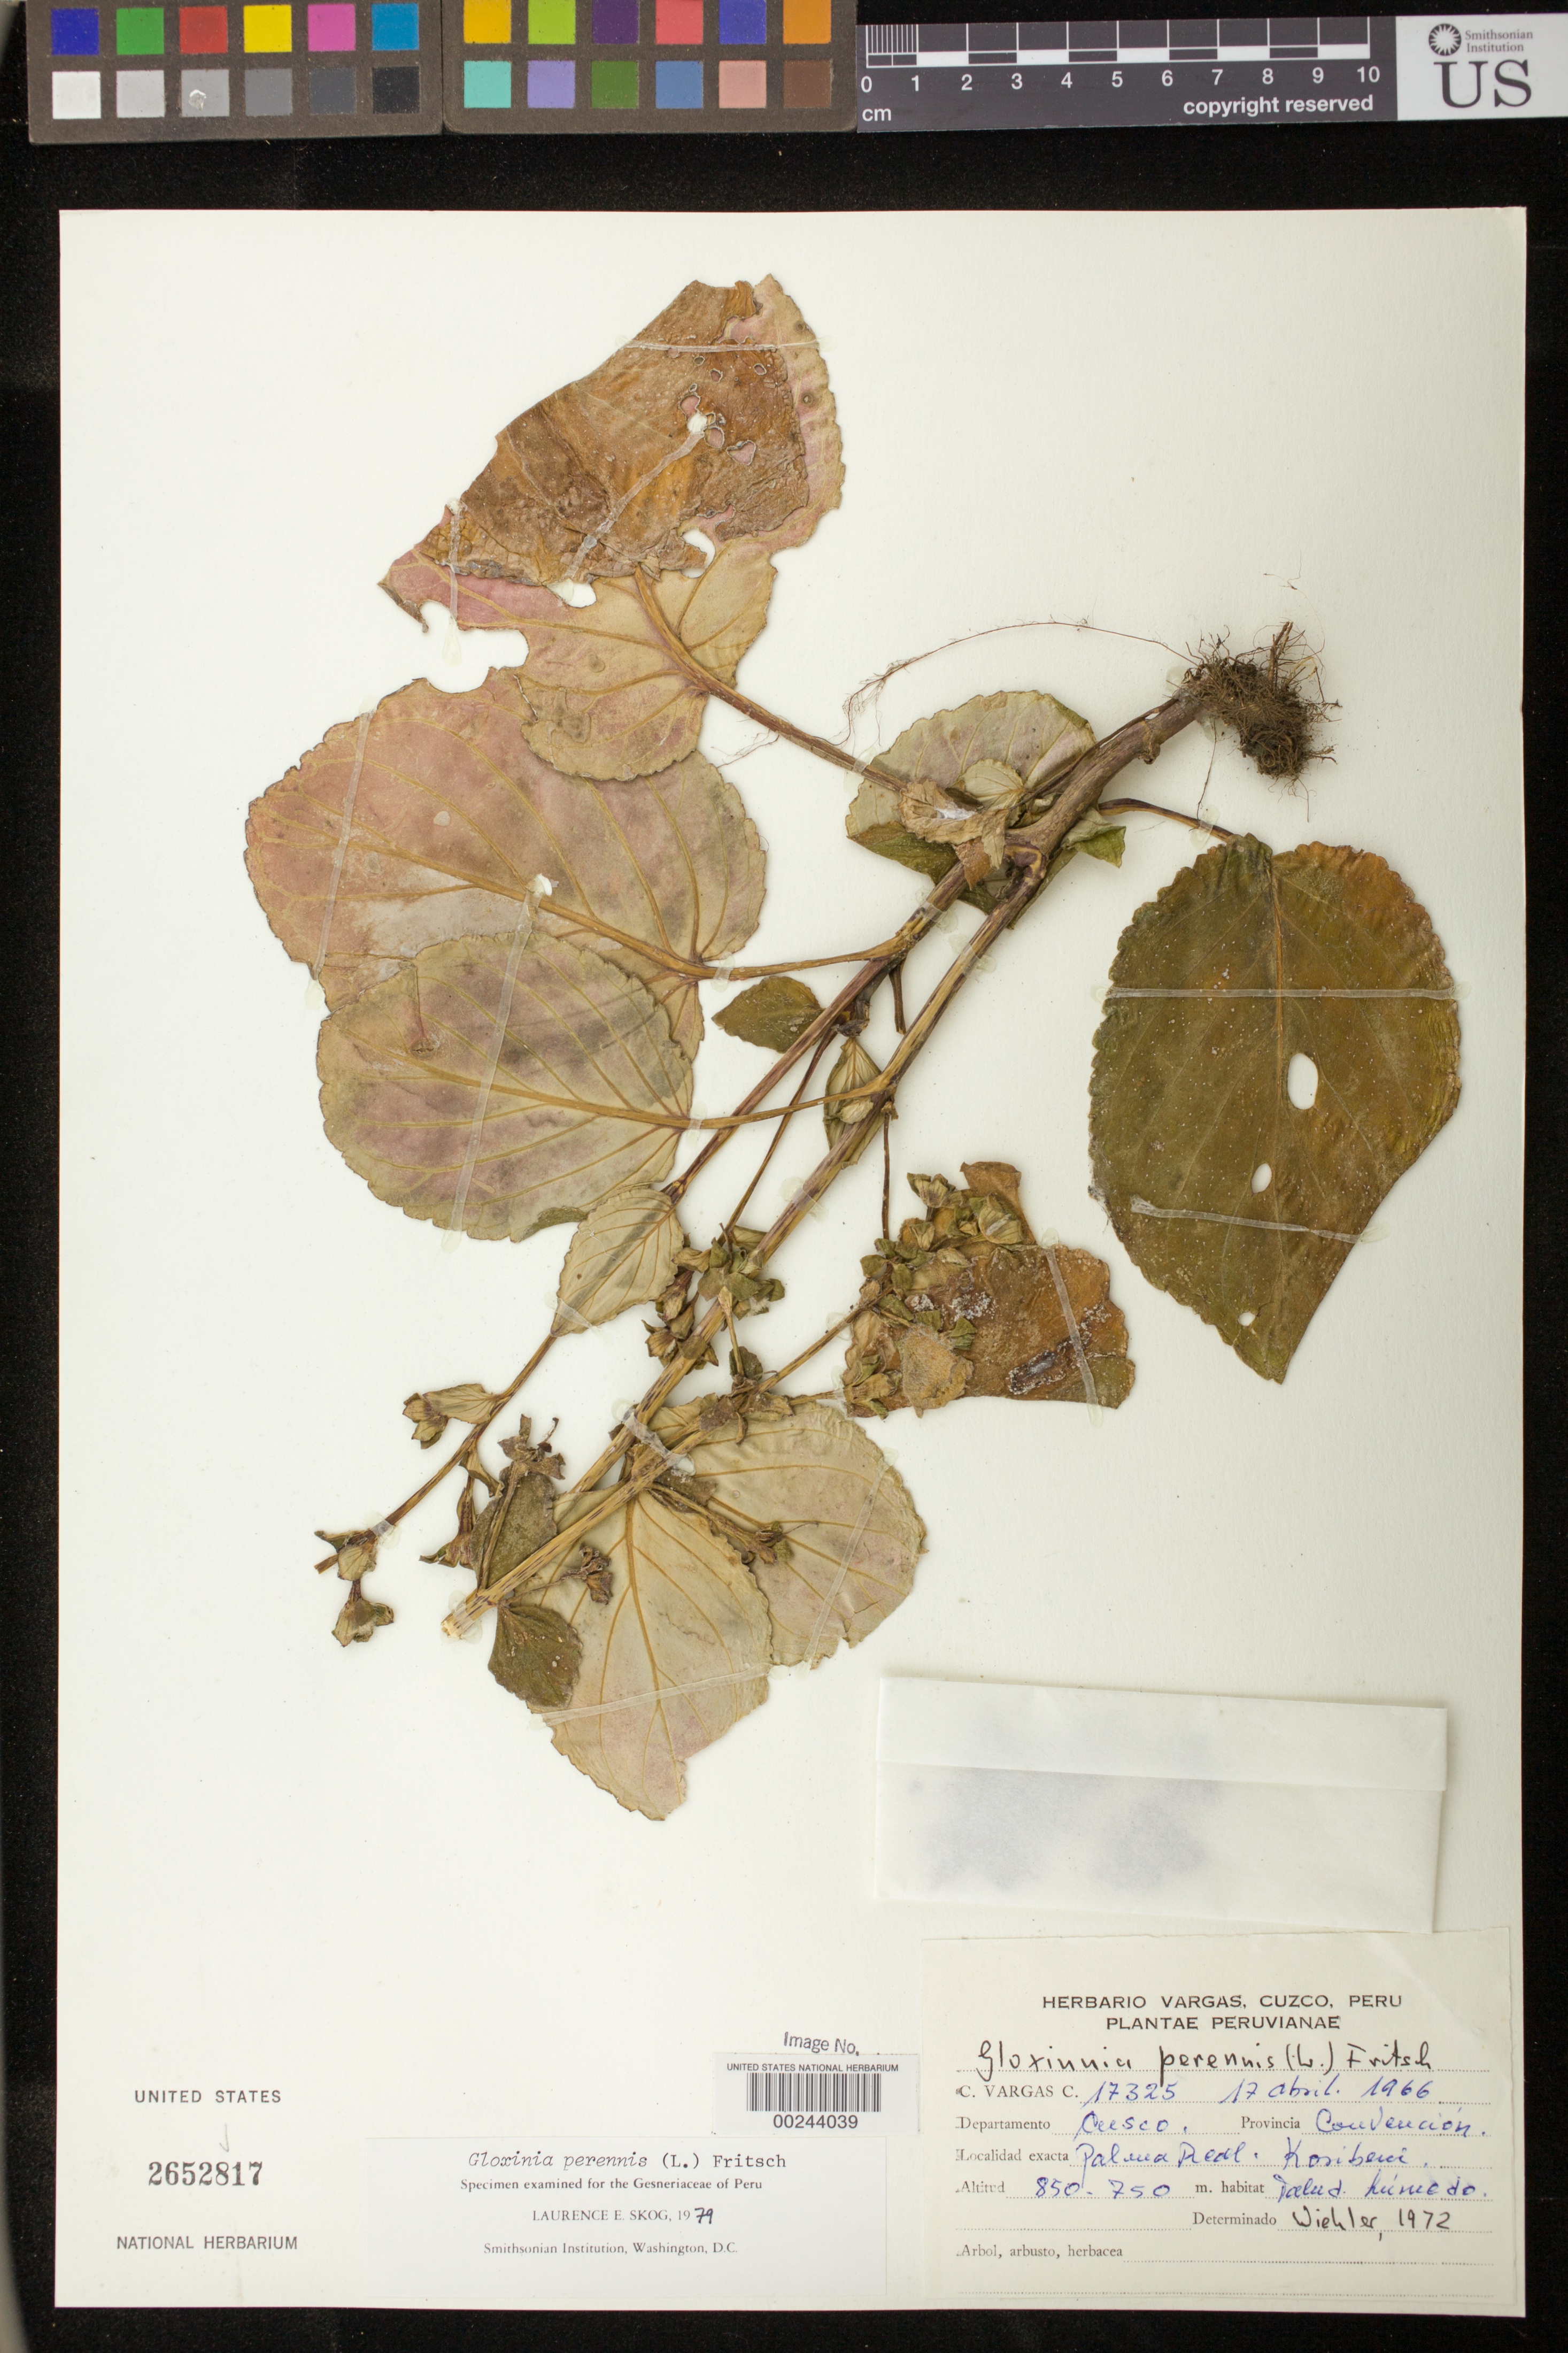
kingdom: Plantae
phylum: Tracheophyta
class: Magnoliopsida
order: Lamiales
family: Gesneriaceae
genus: Gloxinia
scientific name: Gloxinia perennis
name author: (L.) Fritsch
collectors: C. Vargas C.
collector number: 17325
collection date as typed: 17 Apr 1966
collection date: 1966-04-17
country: Peru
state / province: Cusco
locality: Convencion, Palma Real to Koribenia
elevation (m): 750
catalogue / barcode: US 2652817